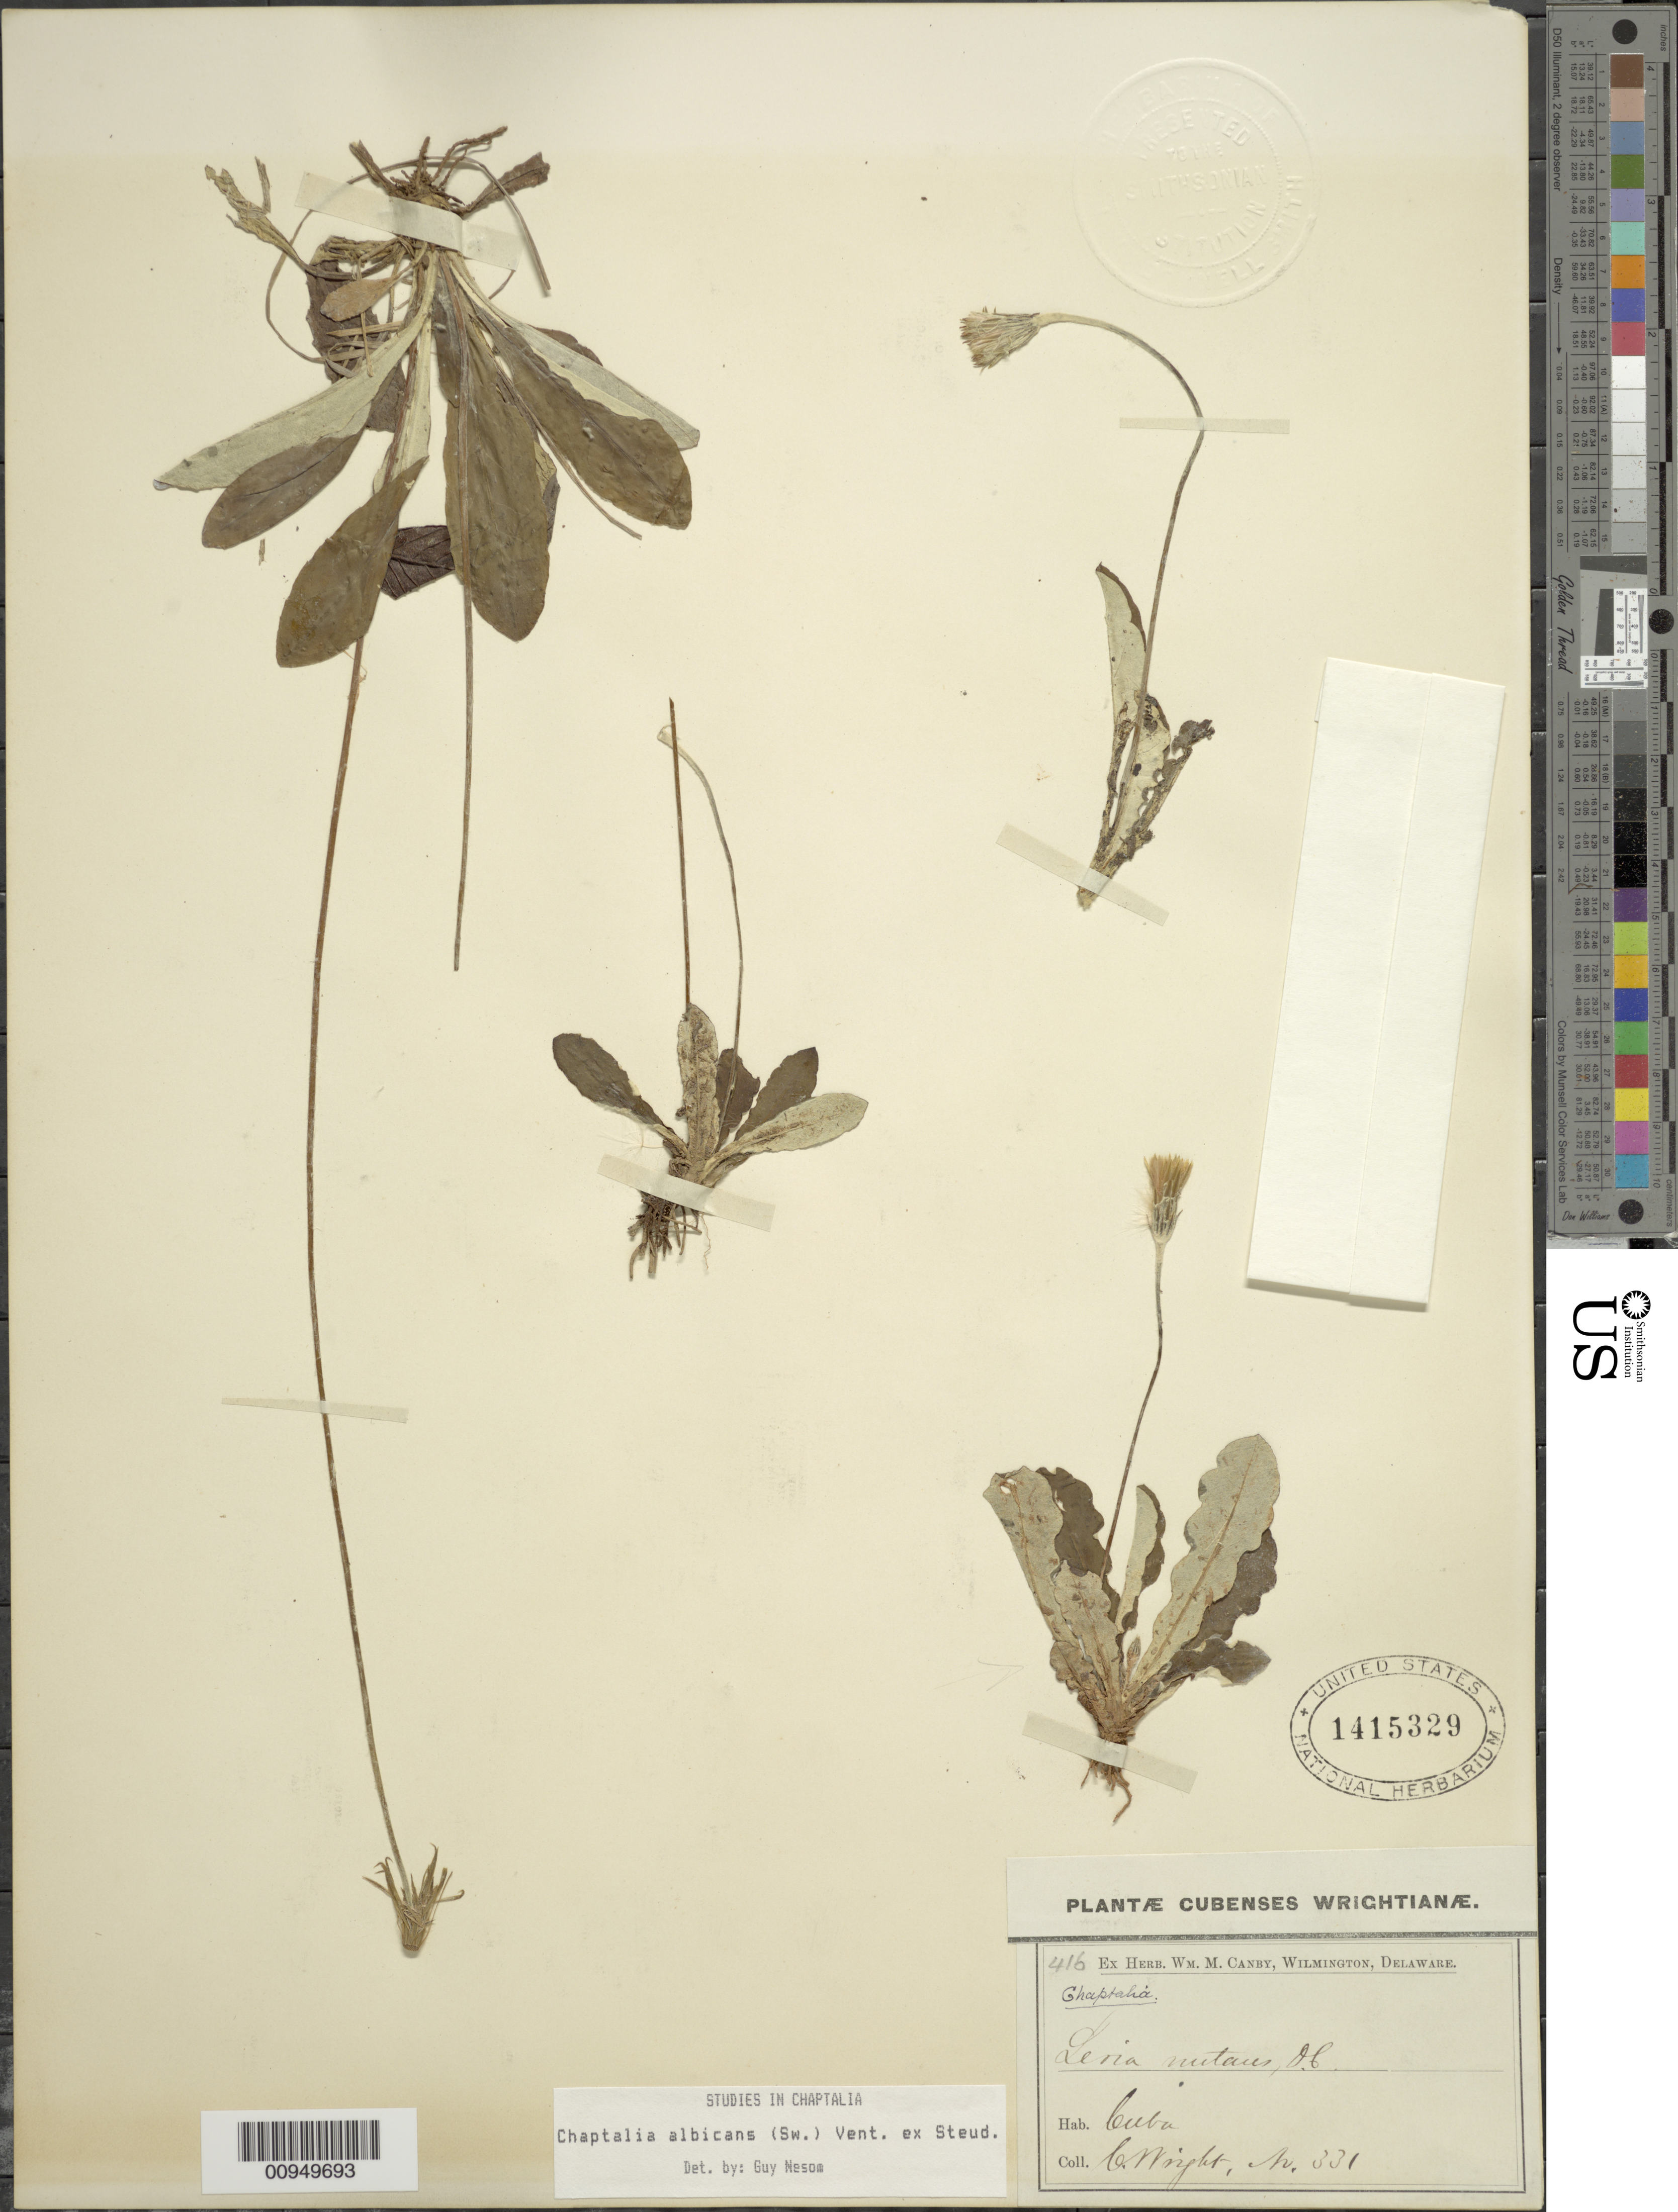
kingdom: Plantae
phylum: Tracheophyta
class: Magnoliopsida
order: Asterales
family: Asteraceae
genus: Chaptalia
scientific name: Chaptalia albicans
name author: (Sw.) Vent. ex B.D. Jacks.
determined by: Nesom, Guy L.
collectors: C. Wright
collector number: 331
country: Cuba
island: Cuba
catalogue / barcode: US 1415329